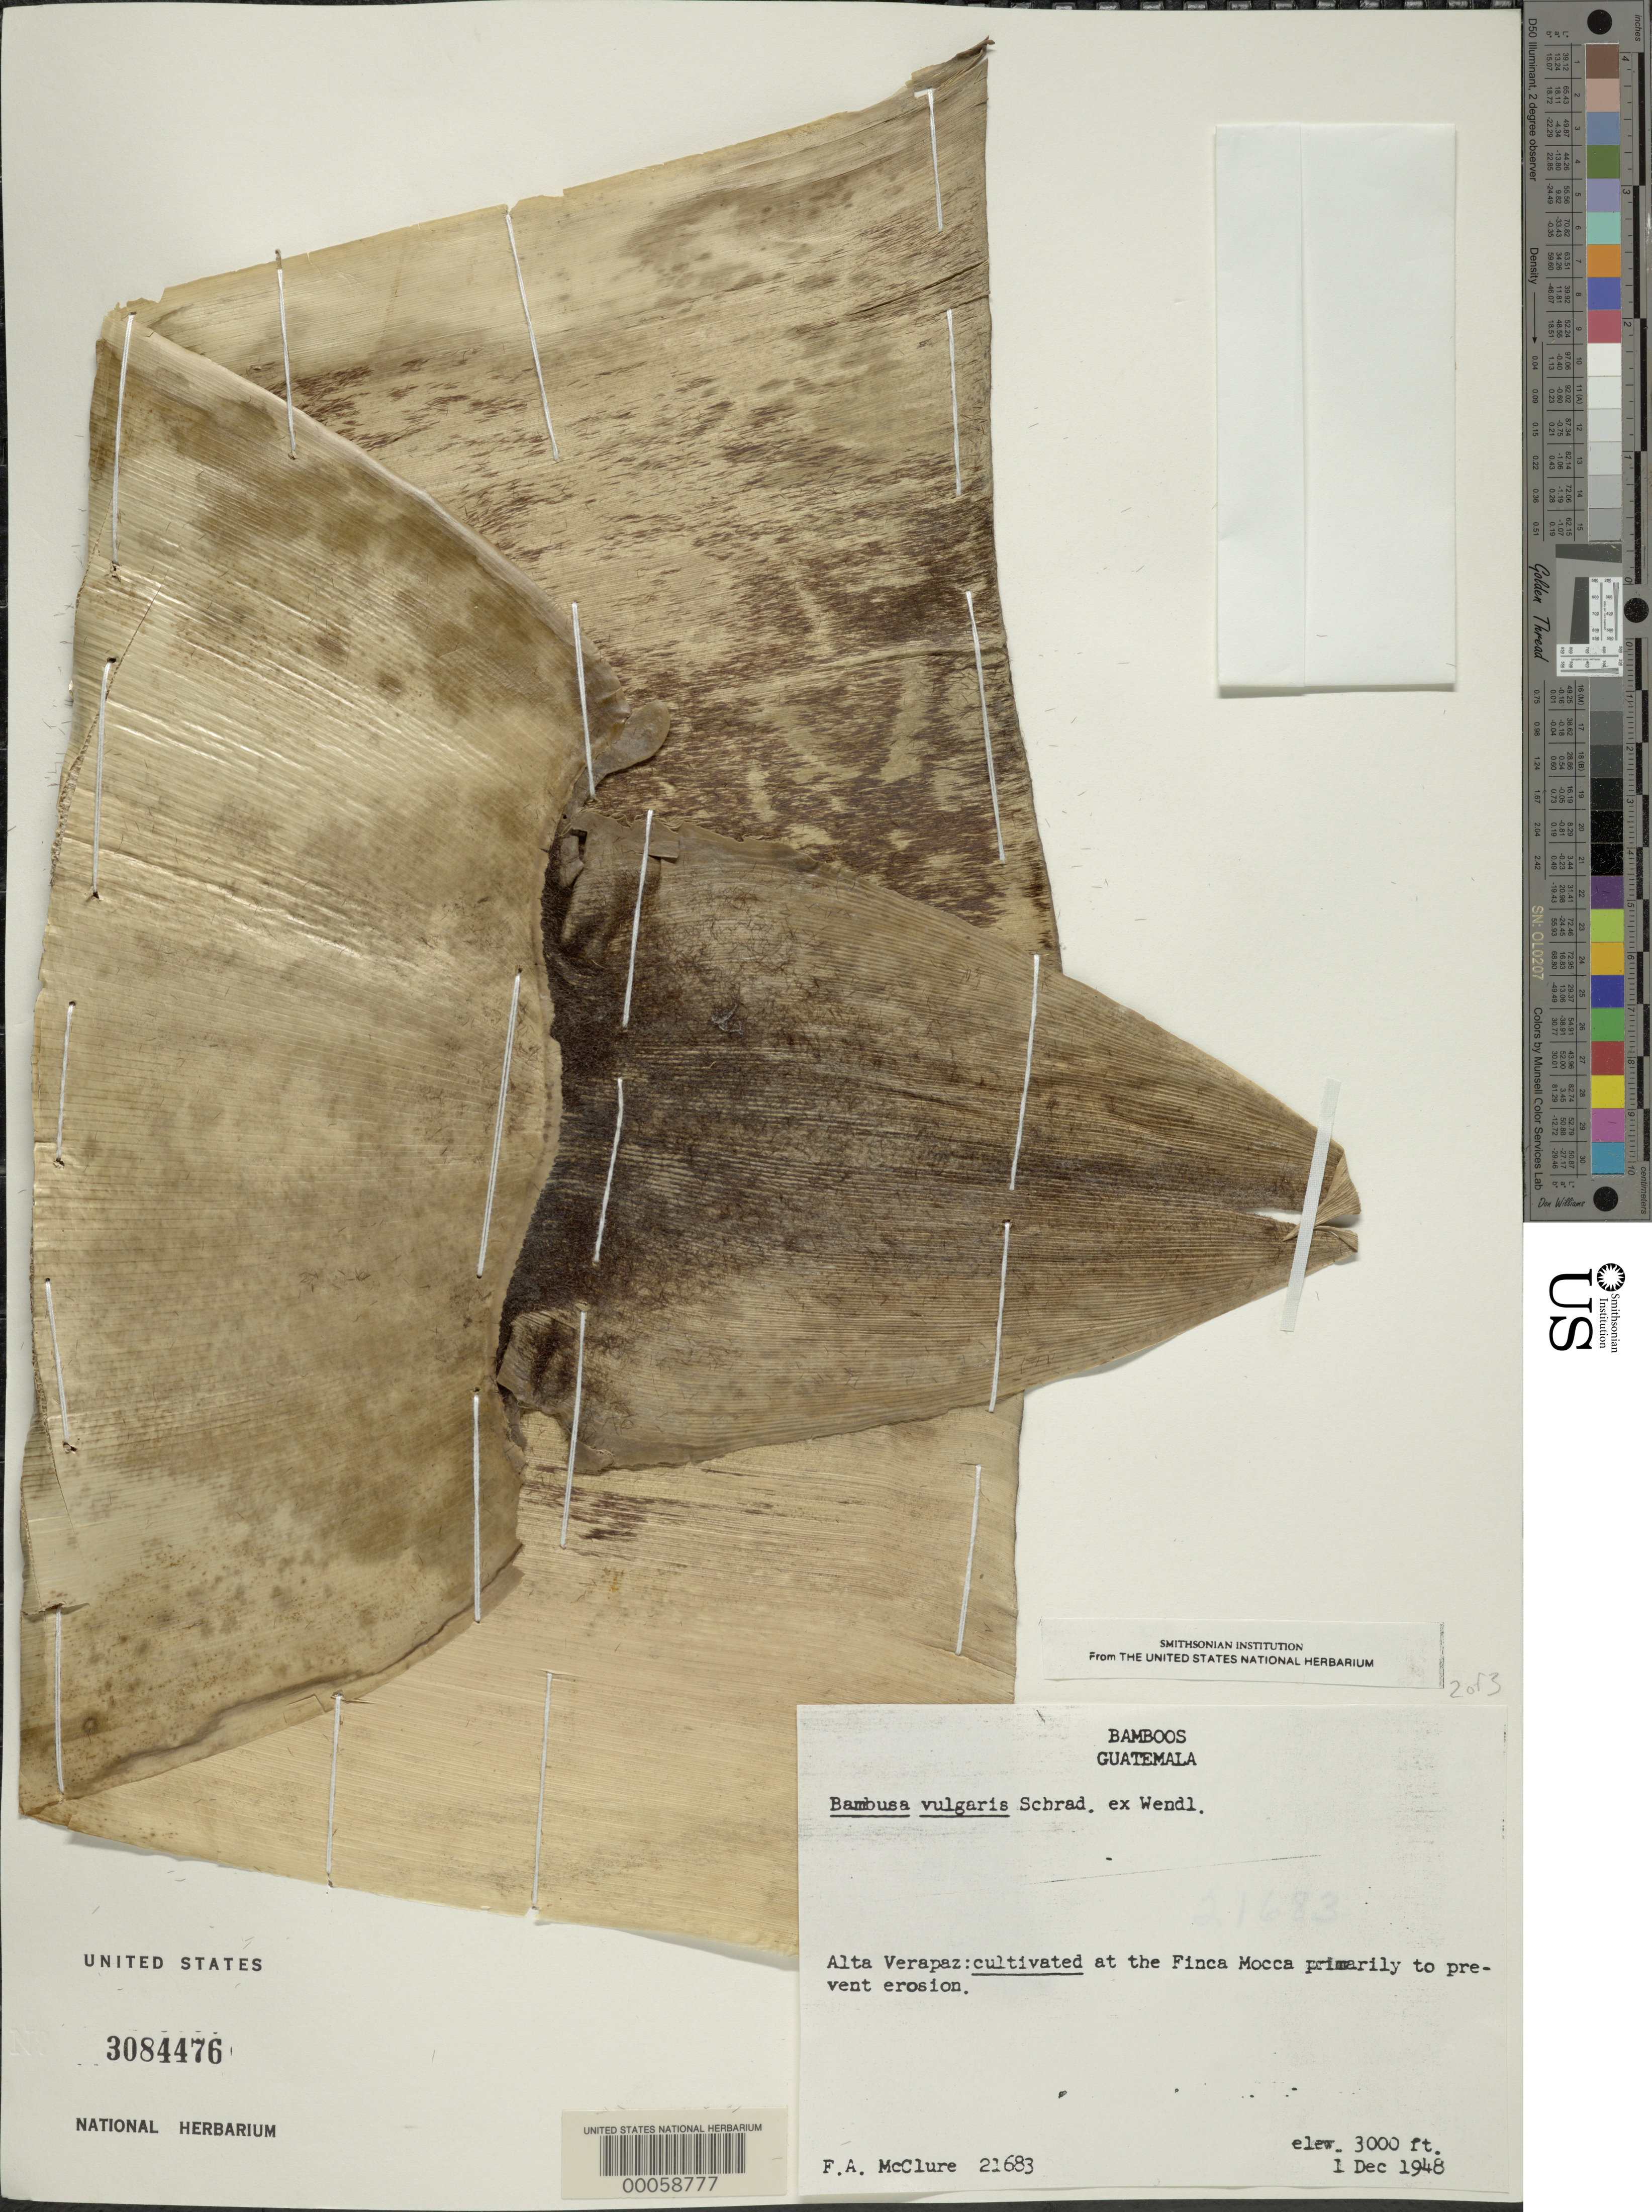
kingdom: Plantae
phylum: Tracheophyta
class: Liliopsida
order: Poales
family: Poaceae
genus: Bambusa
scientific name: Bambusa vulgaris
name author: Schrad. ex J.C. Wendl.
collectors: J. N. Rose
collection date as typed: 11 Sep 1920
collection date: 1920-09-11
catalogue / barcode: US 3084476